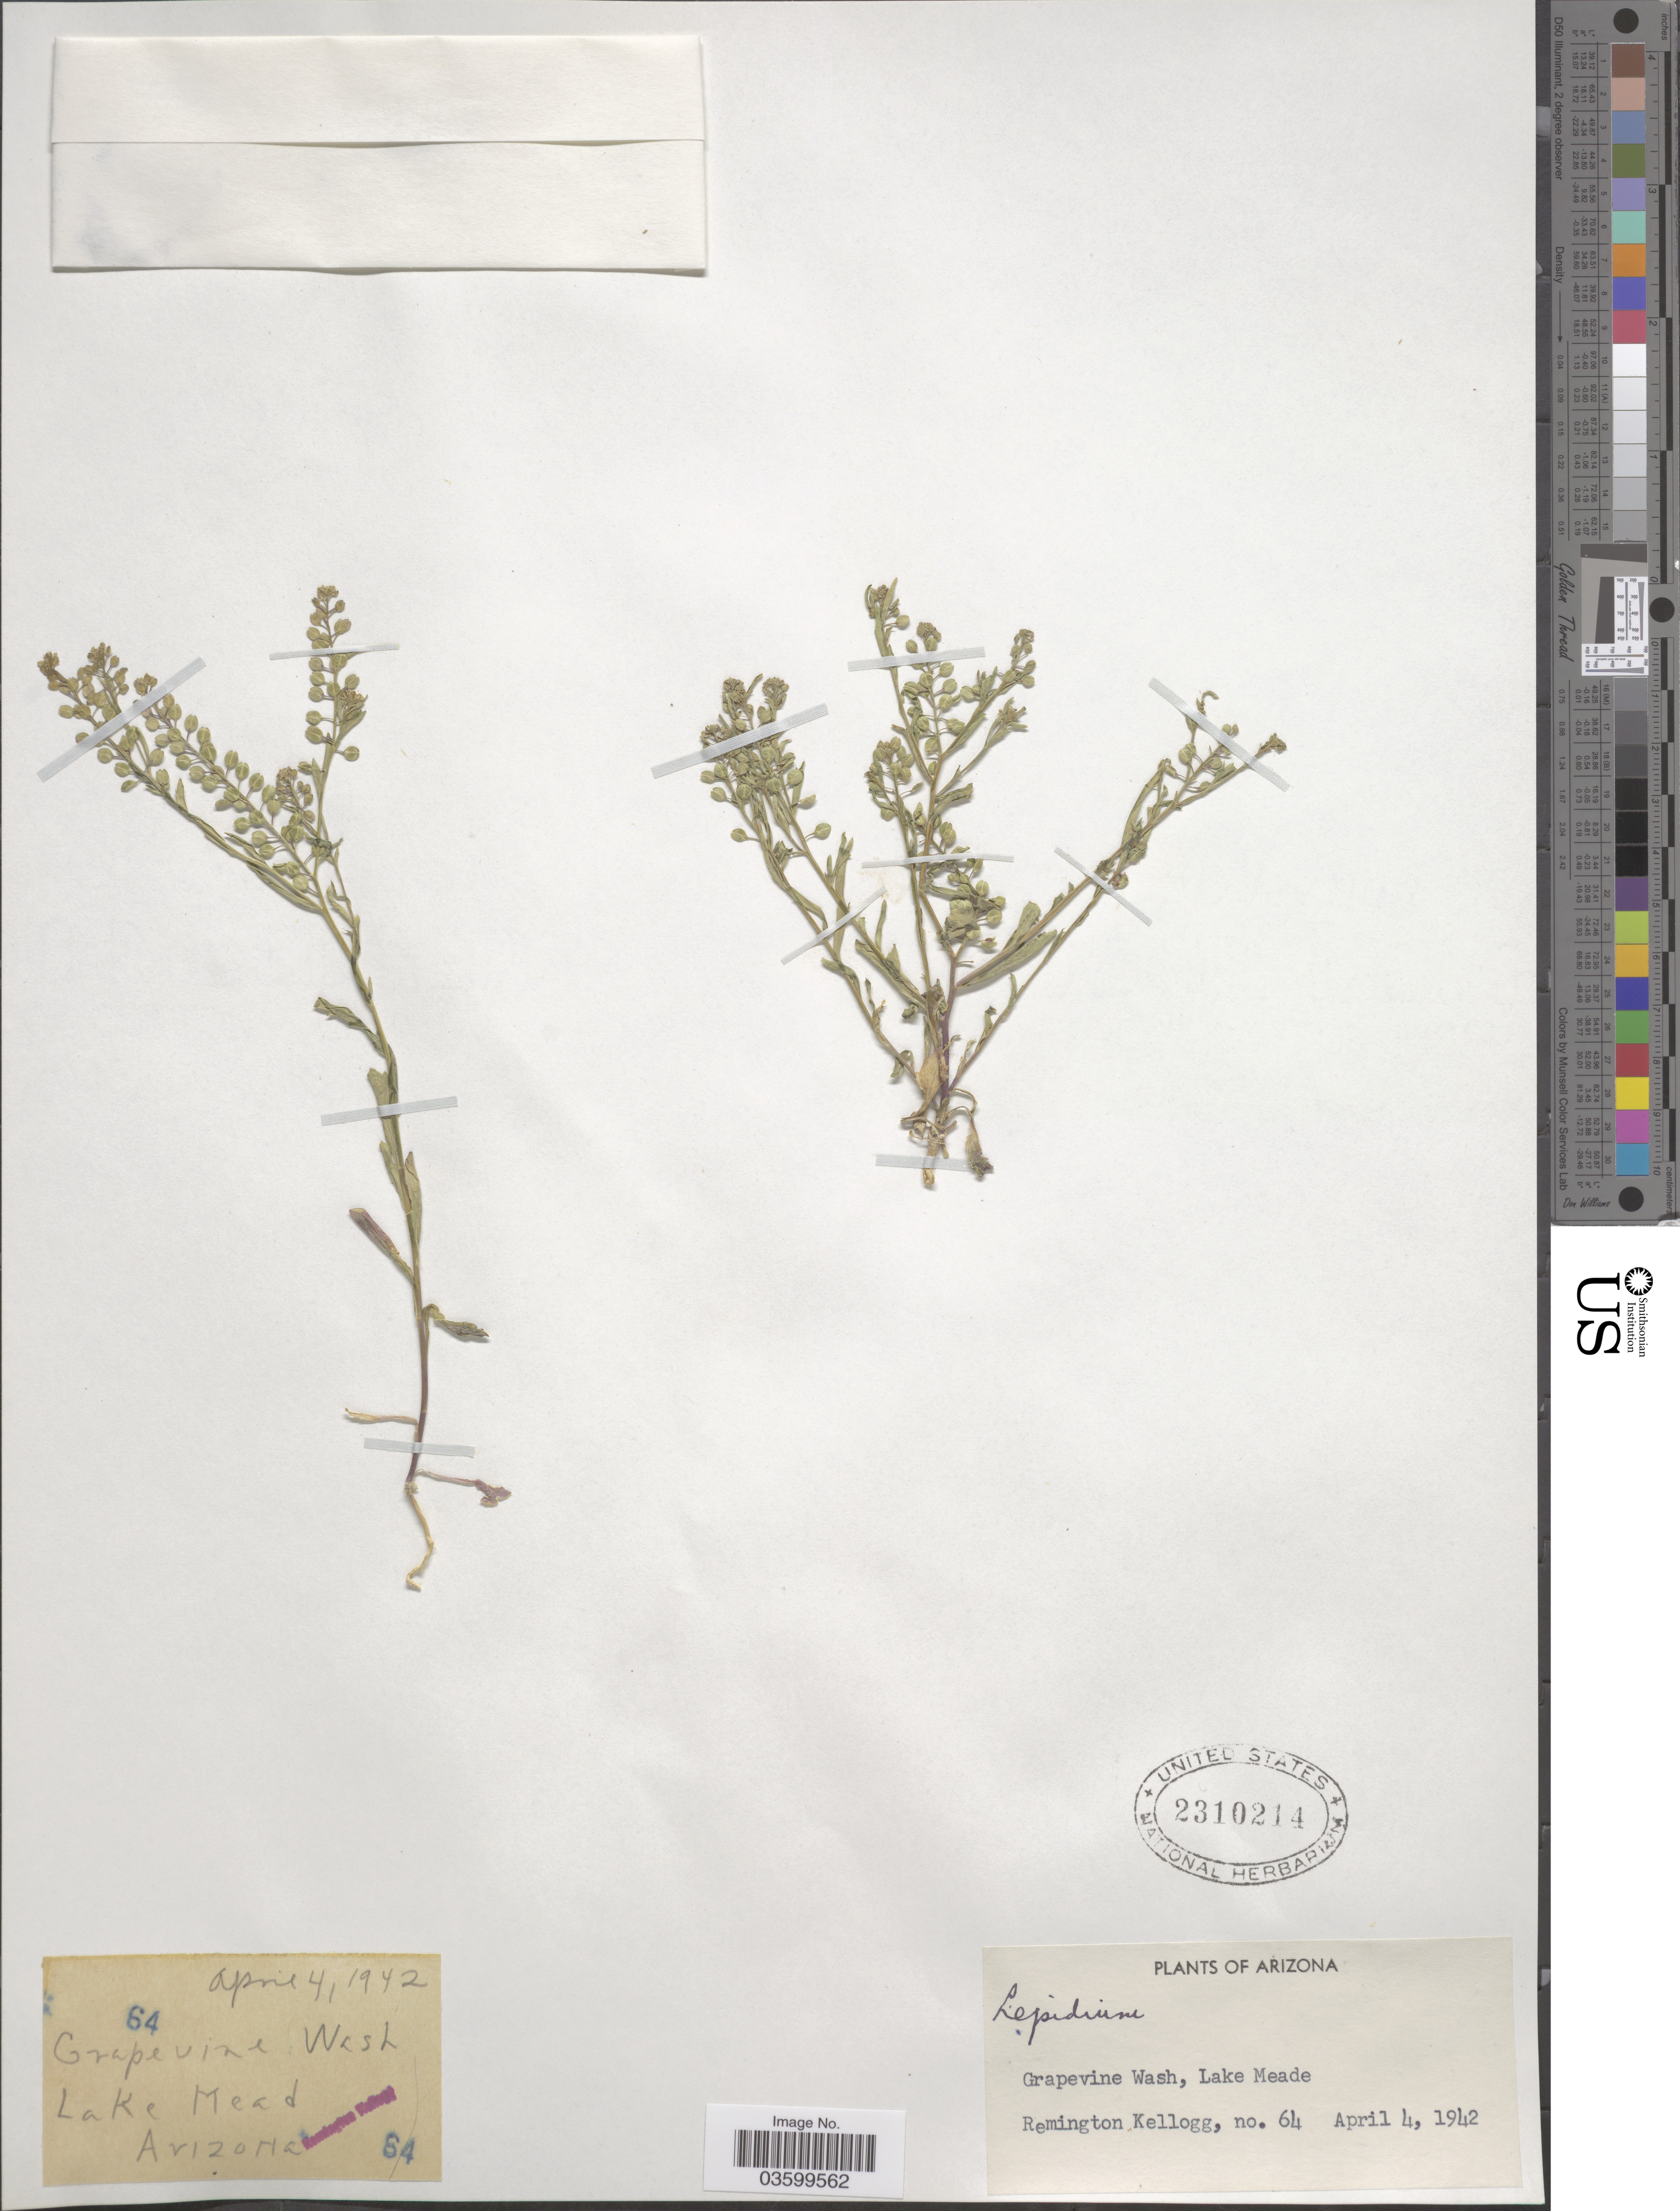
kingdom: Plantae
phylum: Tracheophyta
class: Magnoliopsida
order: Brassicales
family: Brassicaceae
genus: Lepidium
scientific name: Lepidium sp.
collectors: R. Kellogg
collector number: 64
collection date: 1942-04-04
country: United States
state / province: Arizona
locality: Grapevine Wash, Lake Meade.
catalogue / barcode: US 2310214